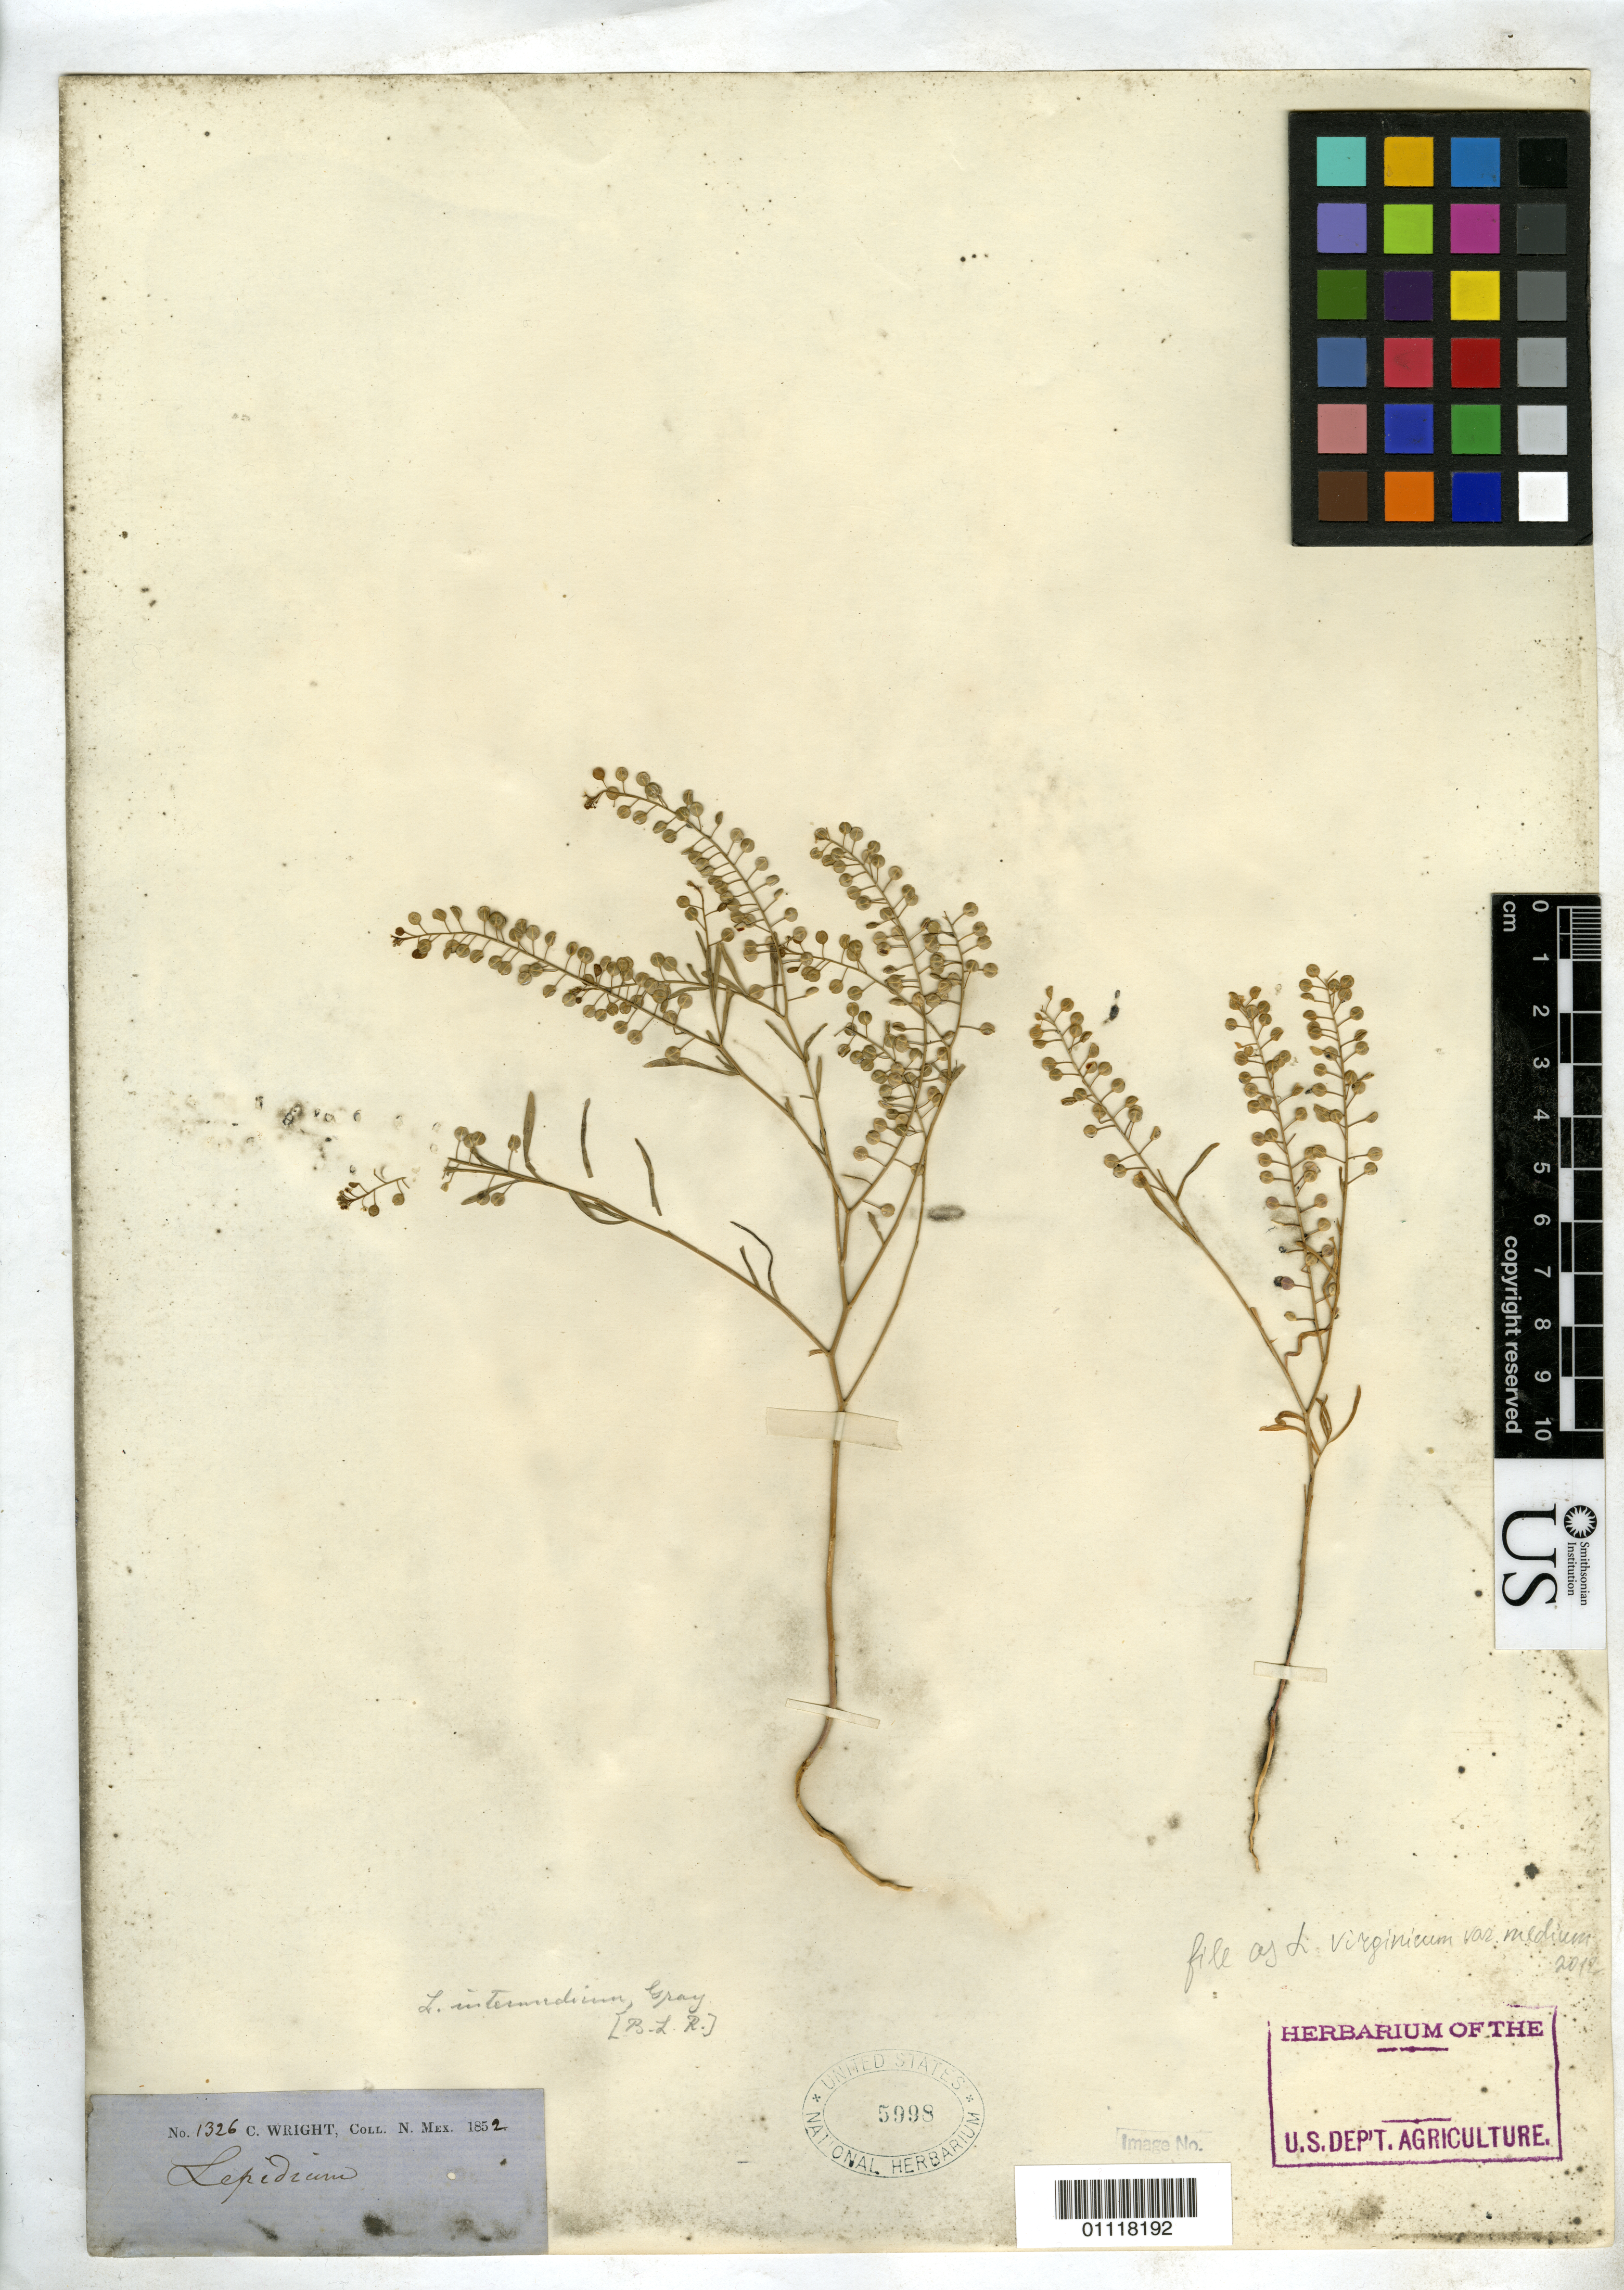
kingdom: Plantae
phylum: Tracheophyta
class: Magnoliopsida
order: Brassicales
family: Brassicaceae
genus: Lepidium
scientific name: Lepidium virginicum var. medium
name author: (Greene) C.L. Hitchc.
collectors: C. Wright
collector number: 1326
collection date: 1852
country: United States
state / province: New Mexico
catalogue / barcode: US 5998